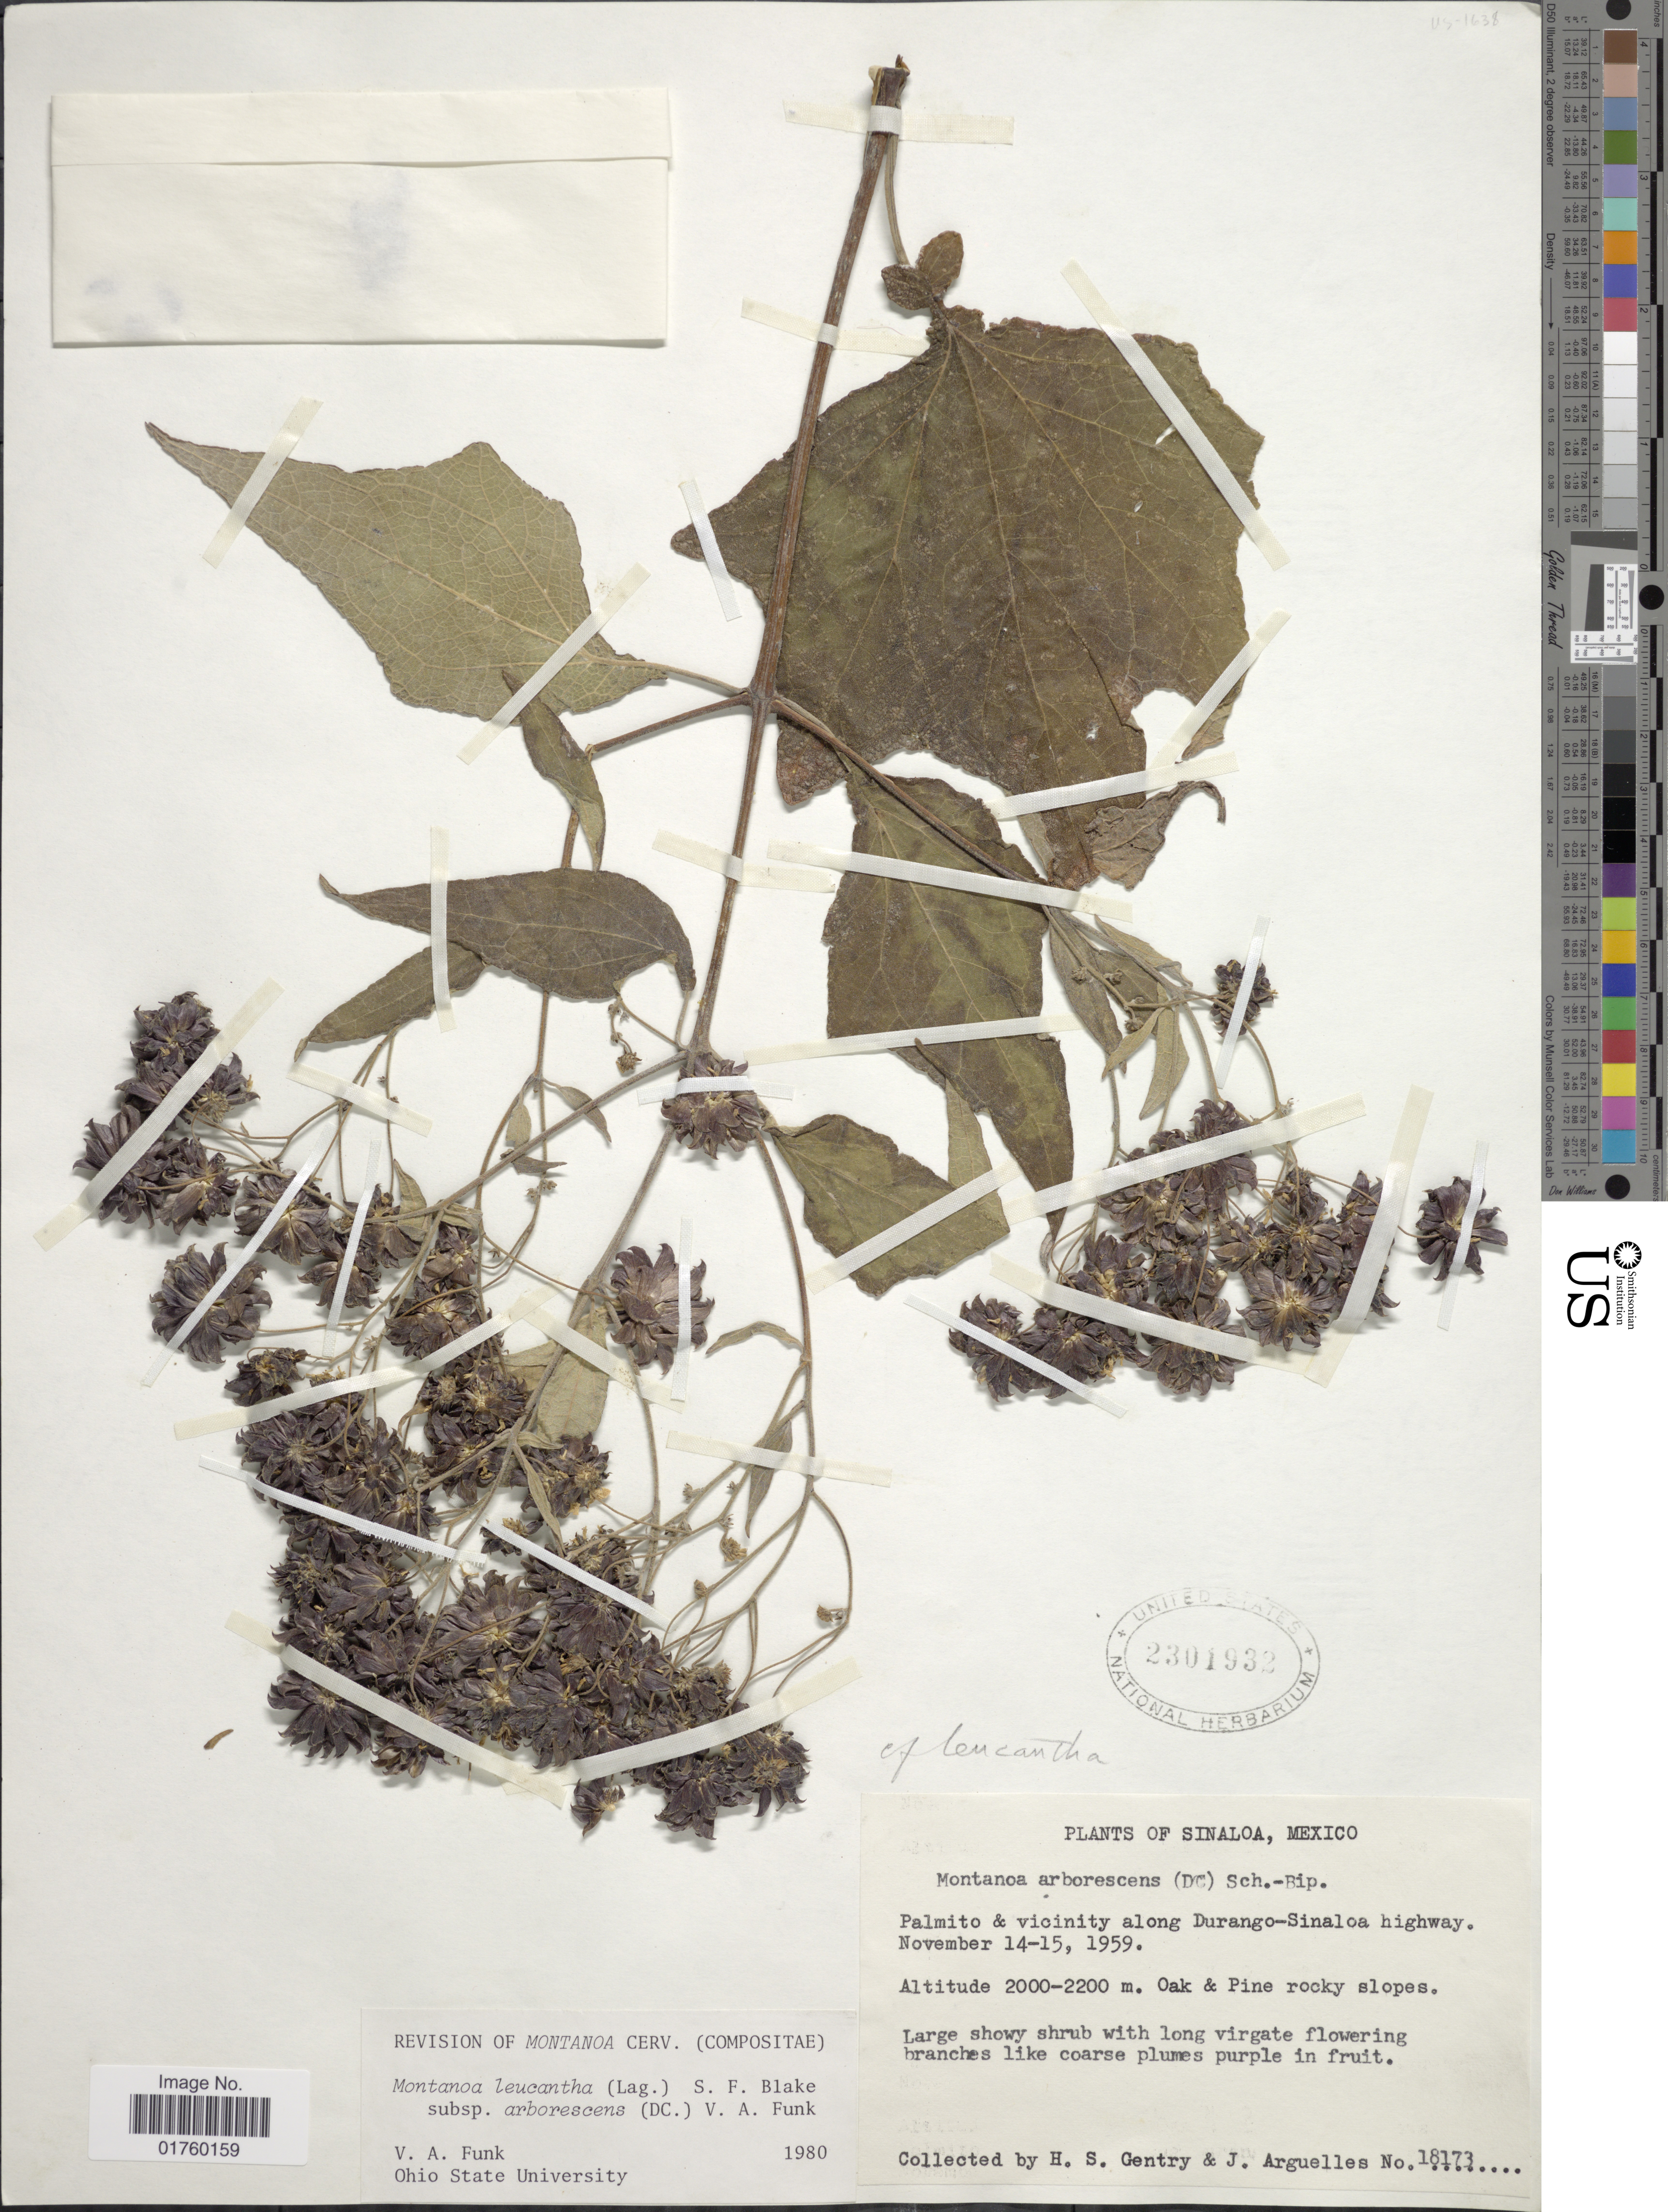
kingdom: Plantae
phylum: Tracheophyta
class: Magnoliopsida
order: Asterales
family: Asteraceae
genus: Montanoa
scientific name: Montanoa leucantha subsp. arborescens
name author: (DC.) V.A. Funk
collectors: H. S. Gentry & J. Arguelles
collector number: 18173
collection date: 1959-11-14/1959-11-15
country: Mexico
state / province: Sinaloa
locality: Palmito & vicinity along Durango-Sinaloa highway, oak& pine slopes.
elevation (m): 2000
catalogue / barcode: US 2301932